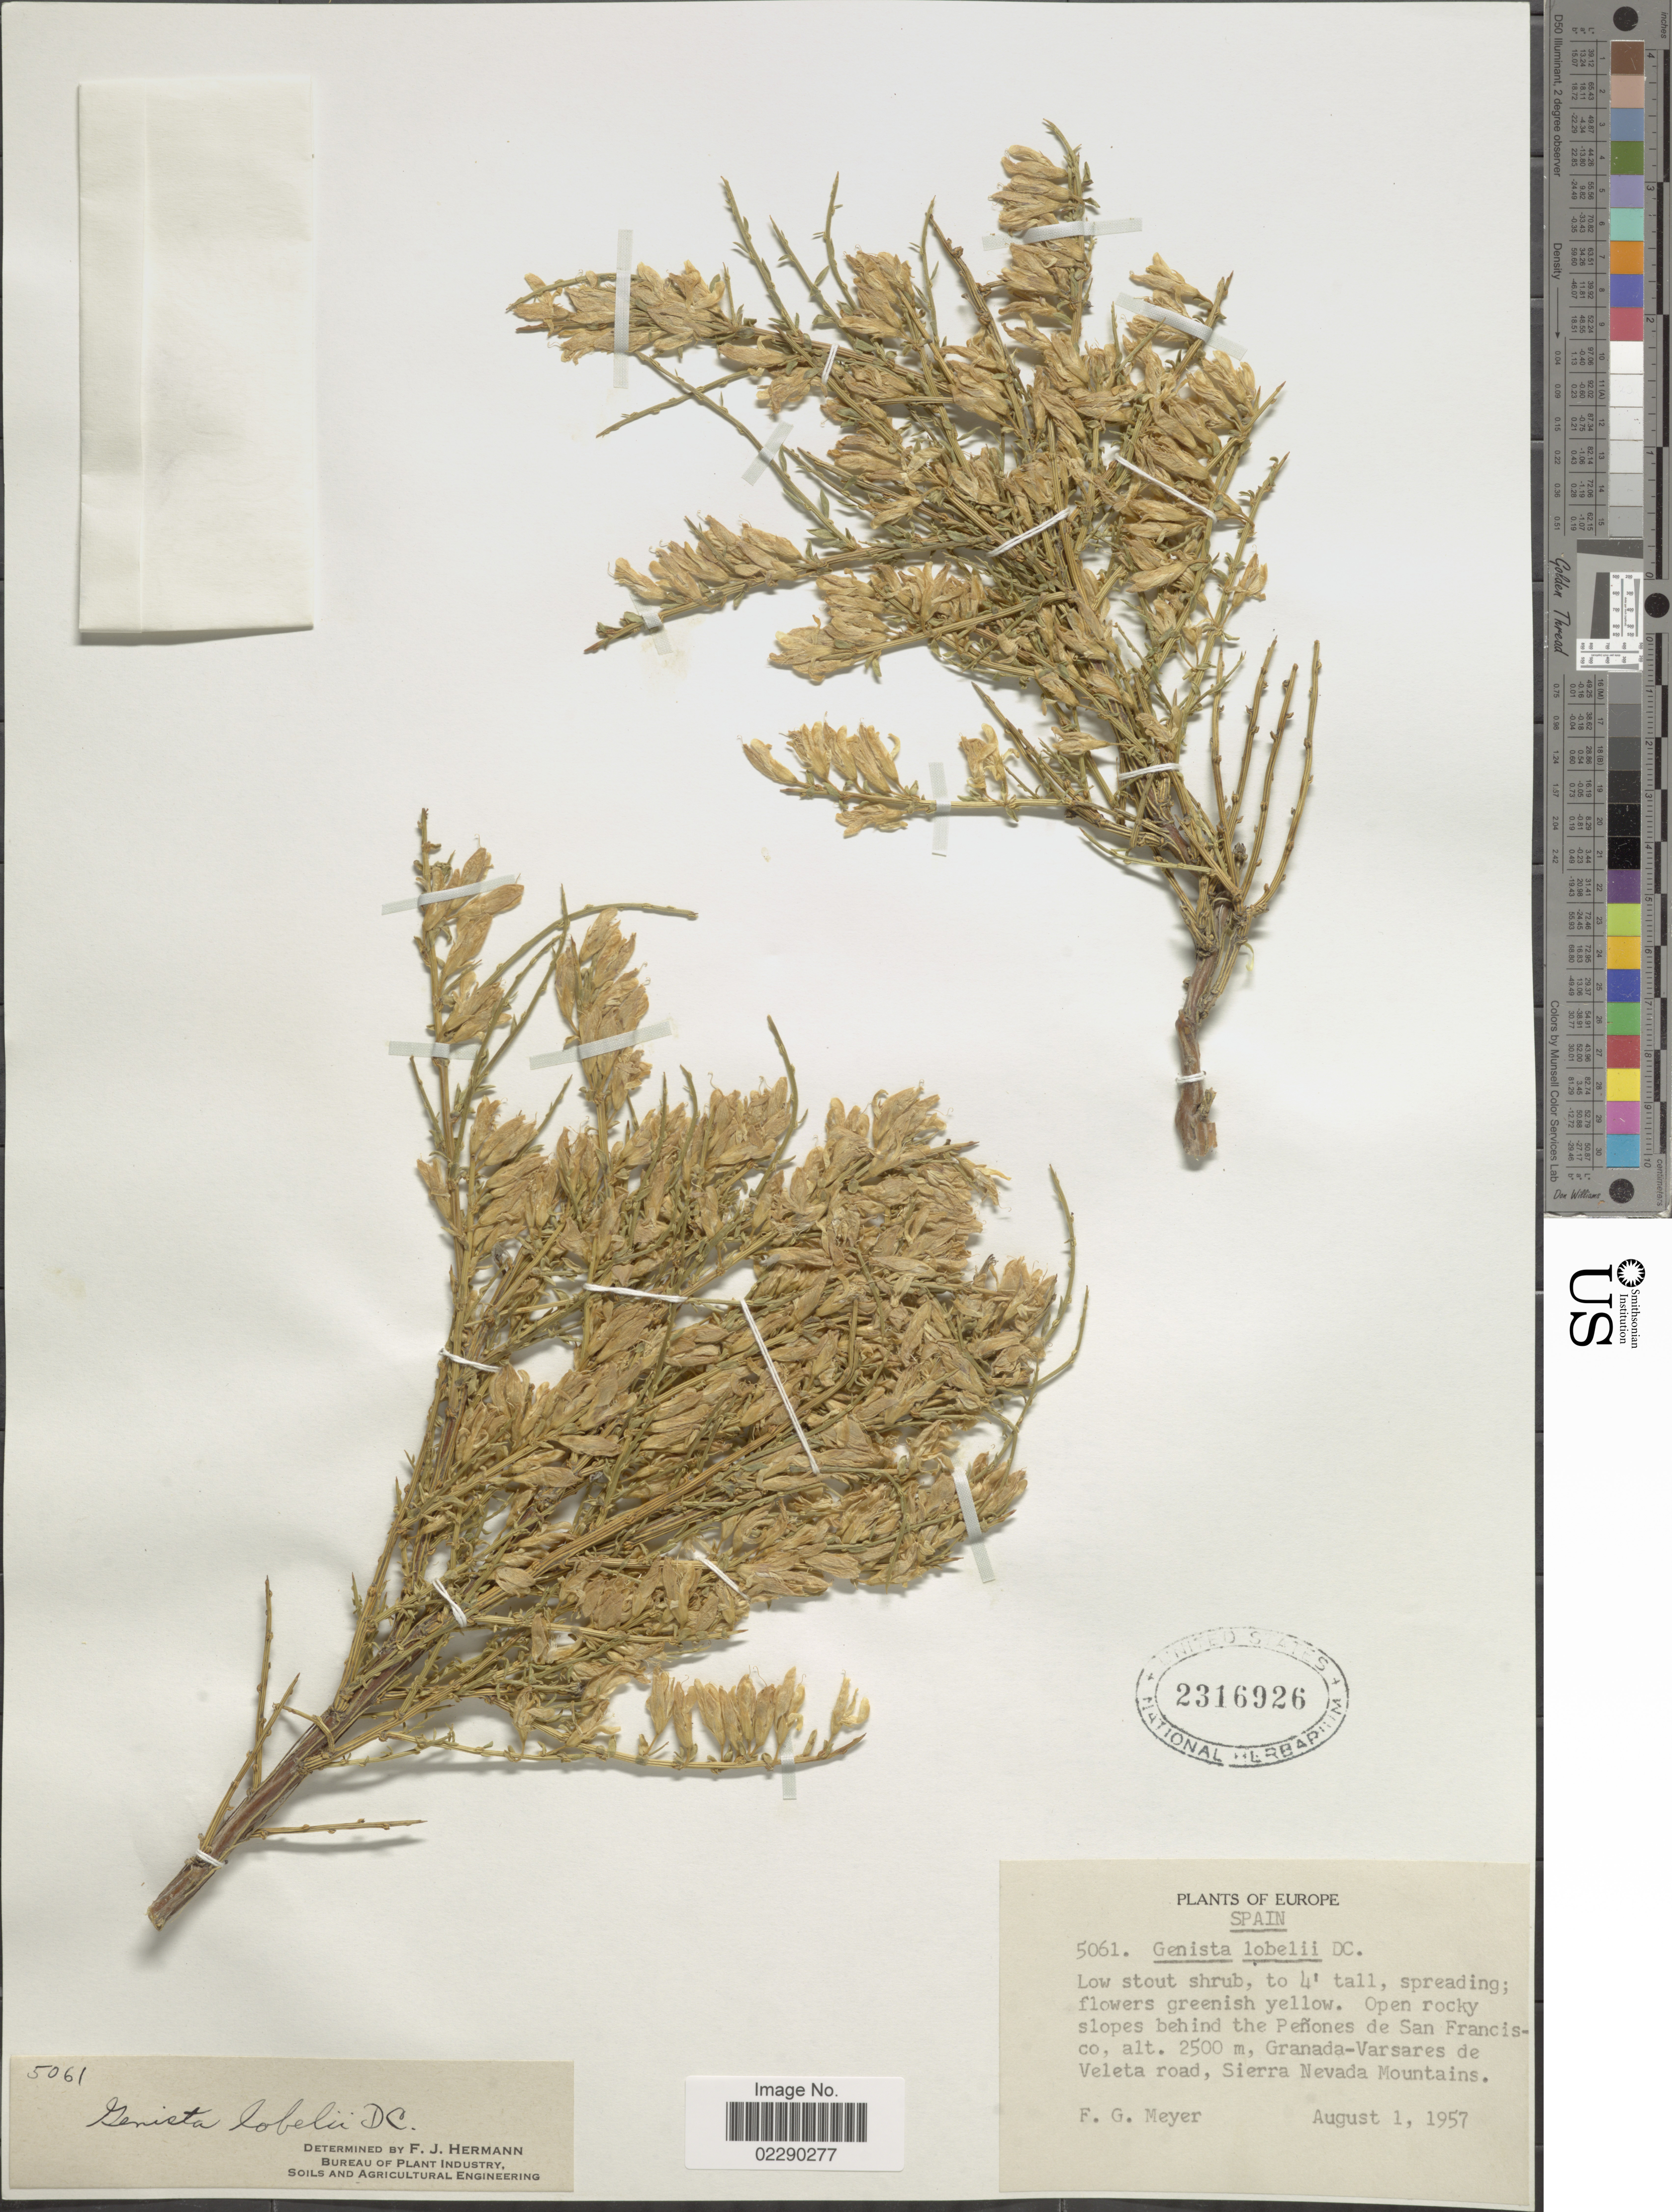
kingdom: Plantae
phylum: Tracheophyta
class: Magnoliopsida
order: Fabales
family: Fabaceae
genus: Genista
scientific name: Genista lobelii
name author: DC.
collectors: F. G. Meyer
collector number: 5061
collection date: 1957-08-01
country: Spain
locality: Europe, slopes behind the San Francisco, Granada-Varsares de Veleta road, sierra Nevada Mountains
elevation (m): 2500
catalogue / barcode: US 2316926